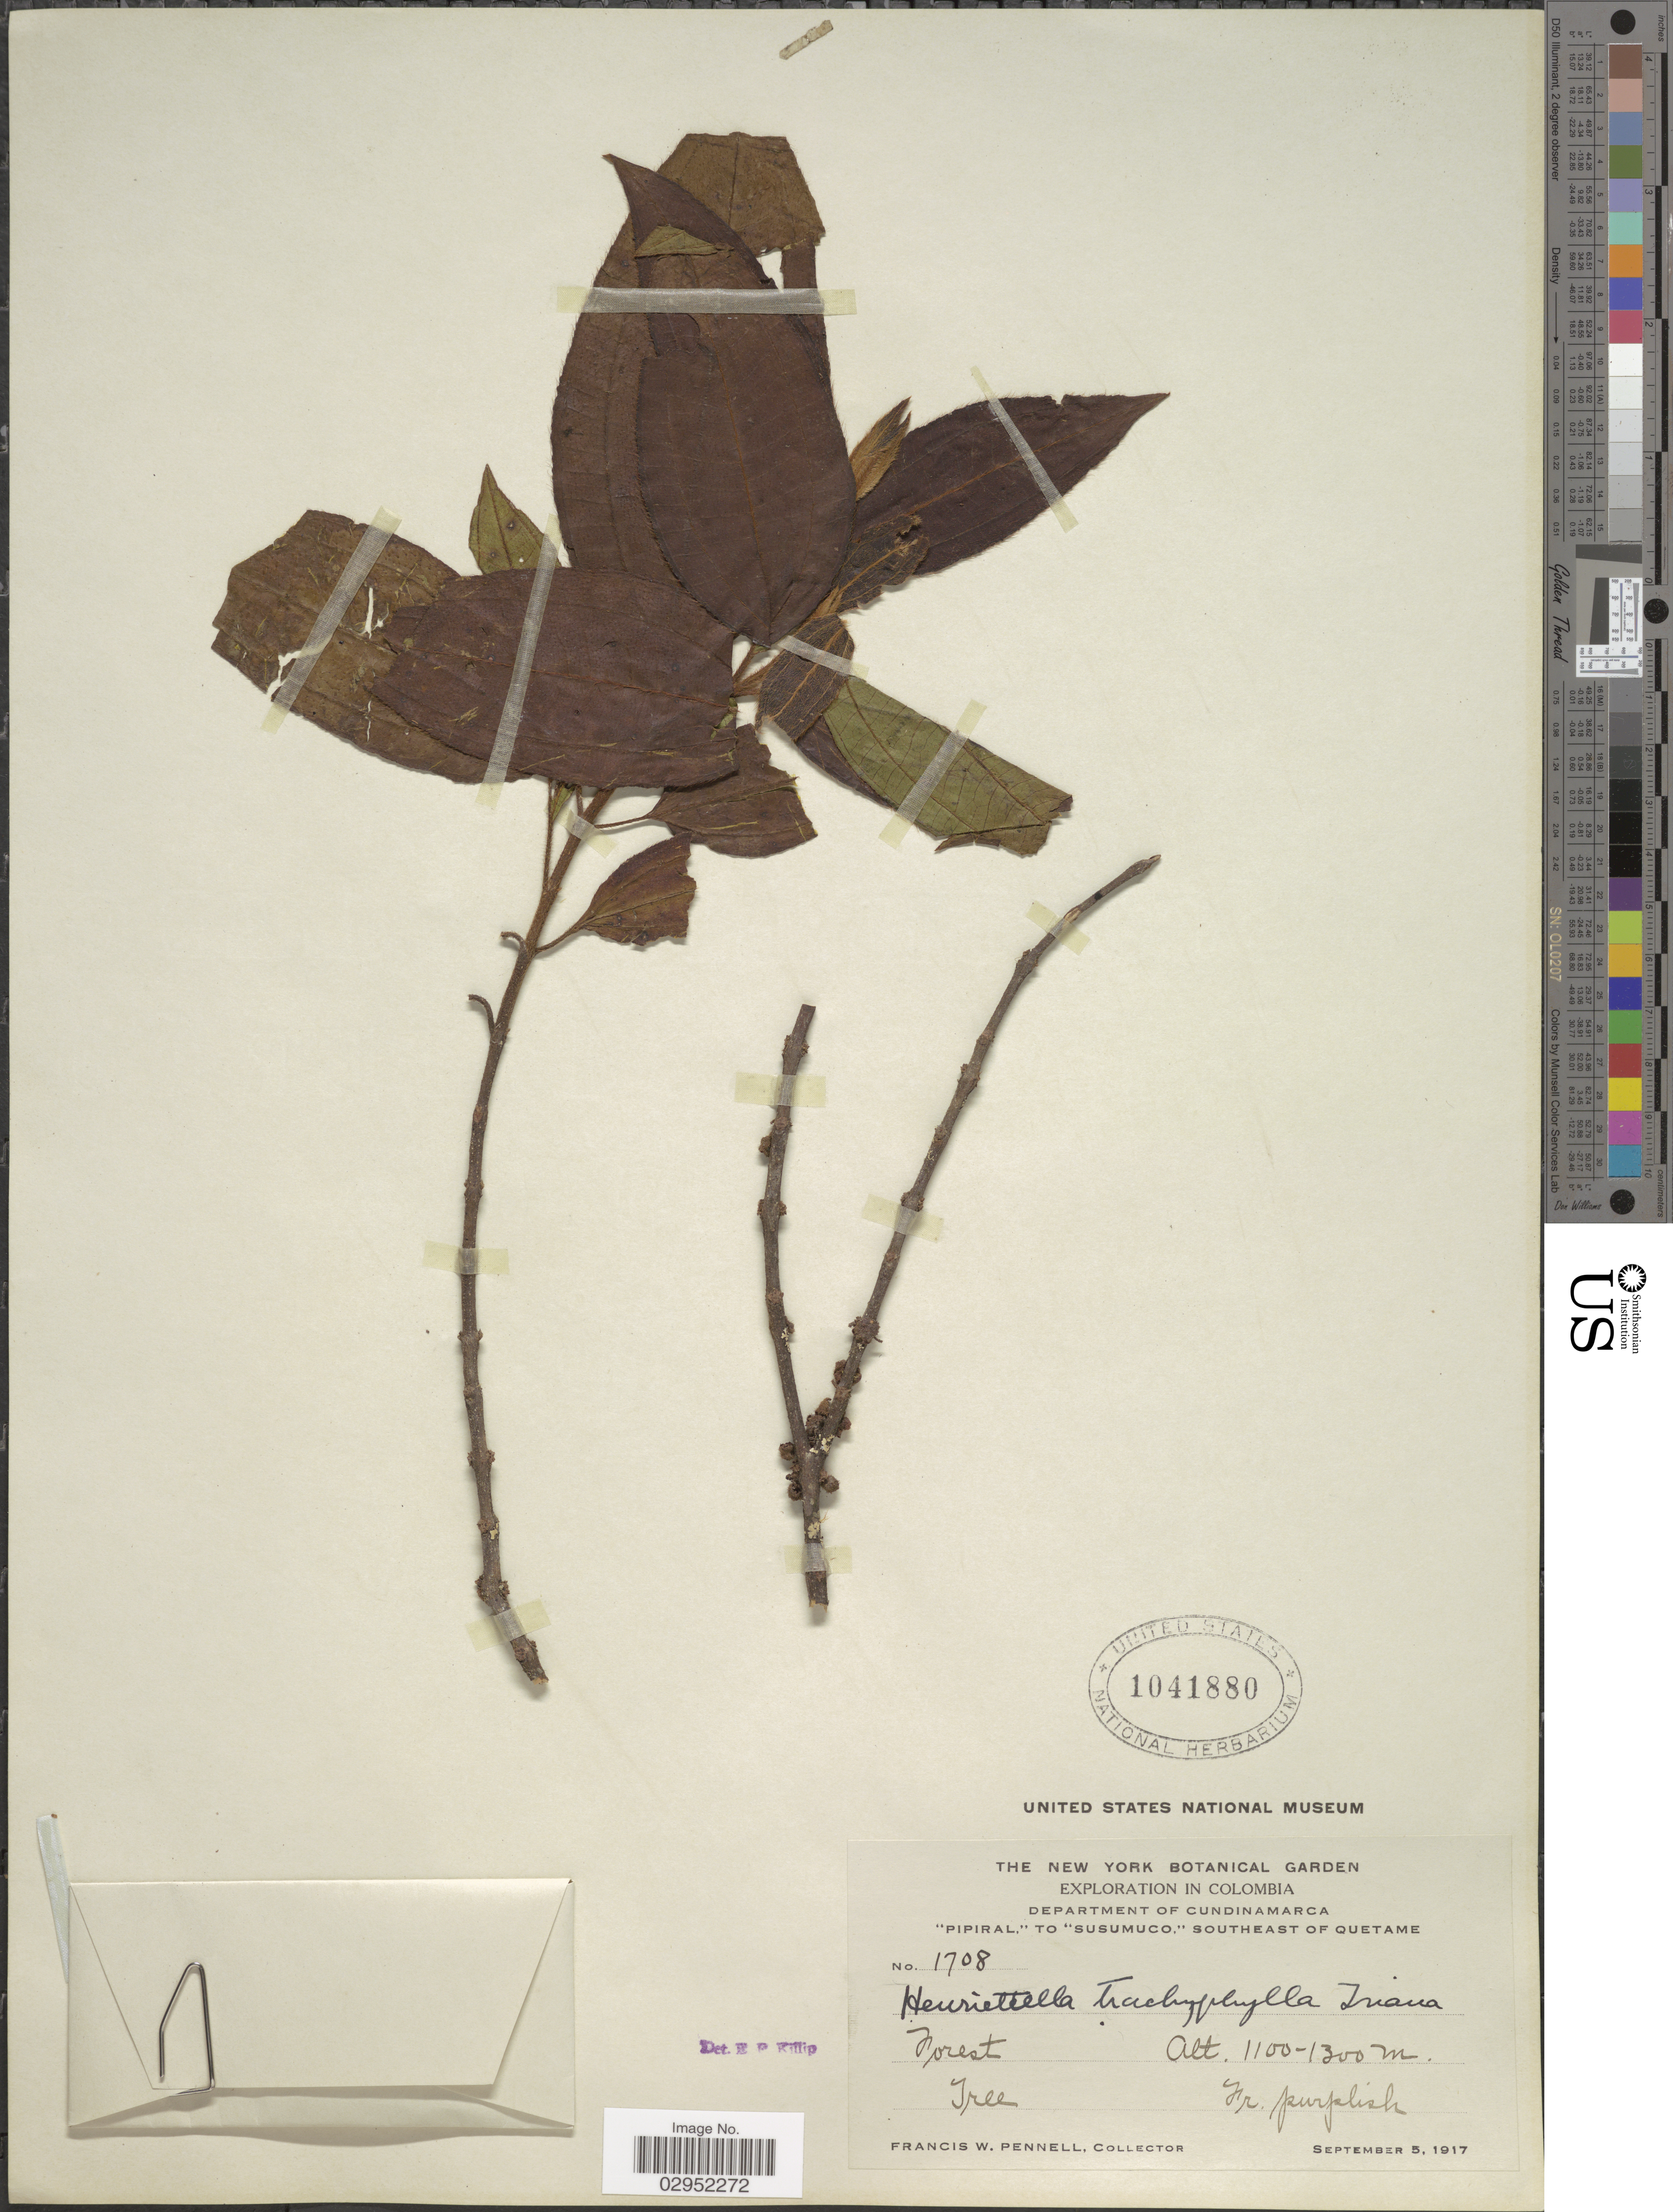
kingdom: Plantae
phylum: Tracheophyta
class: Magnoliopsida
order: Myrtales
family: Melastomataceae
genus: Henriettea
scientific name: Henriettea trachyphylla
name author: (Triana) Penneys et al.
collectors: F. W. Pennell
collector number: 1708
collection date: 1917-09-05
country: Colombia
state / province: Cundinamarca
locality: Department of Cundinamarca. "Pipiral", to "Susumuco", Southeast of Quetame.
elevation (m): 1100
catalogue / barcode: US 1041880